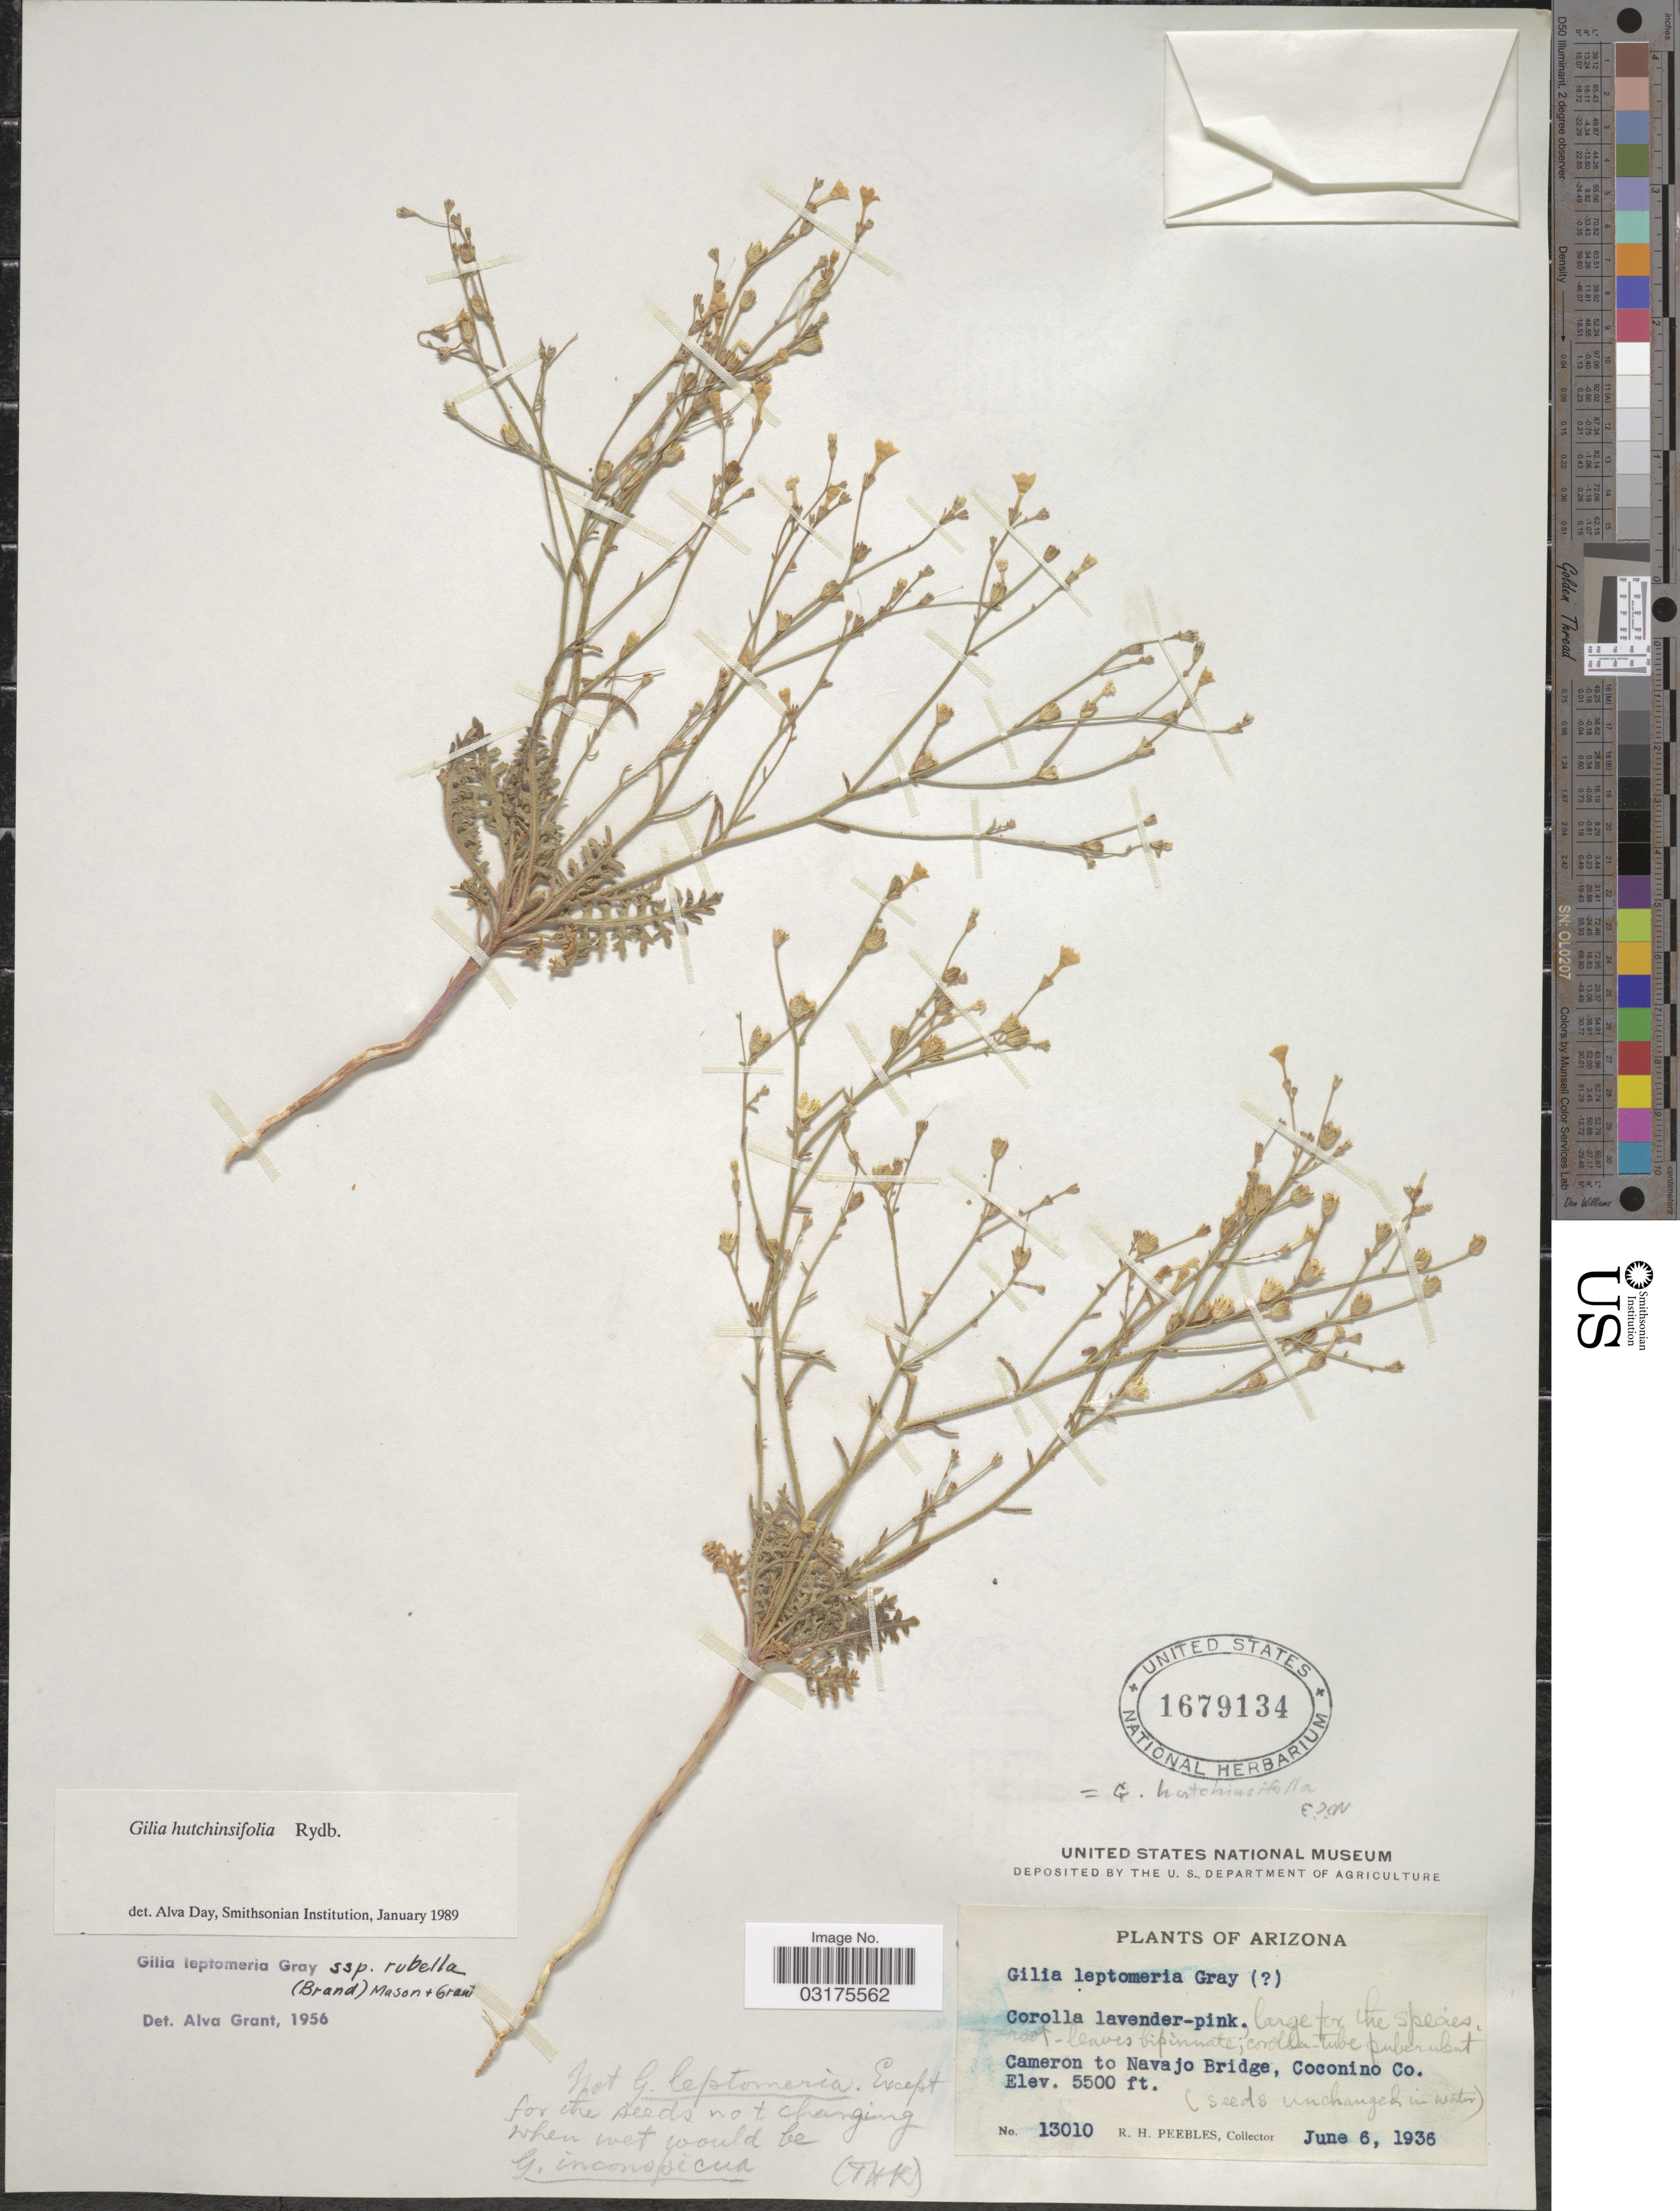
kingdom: Plantae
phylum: Tracheophyta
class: Magnoliopsida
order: Ericales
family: Polemoniaceae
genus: Aliciella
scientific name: Aliciella hutchinsifolia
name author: (Rydb.) J.M. Porter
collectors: R. H. Peebles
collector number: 13010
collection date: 1936-06-06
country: United States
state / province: Arizona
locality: Cameron to Navajo Bridge, Coconino Co.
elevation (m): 1676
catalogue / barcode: US 1679134